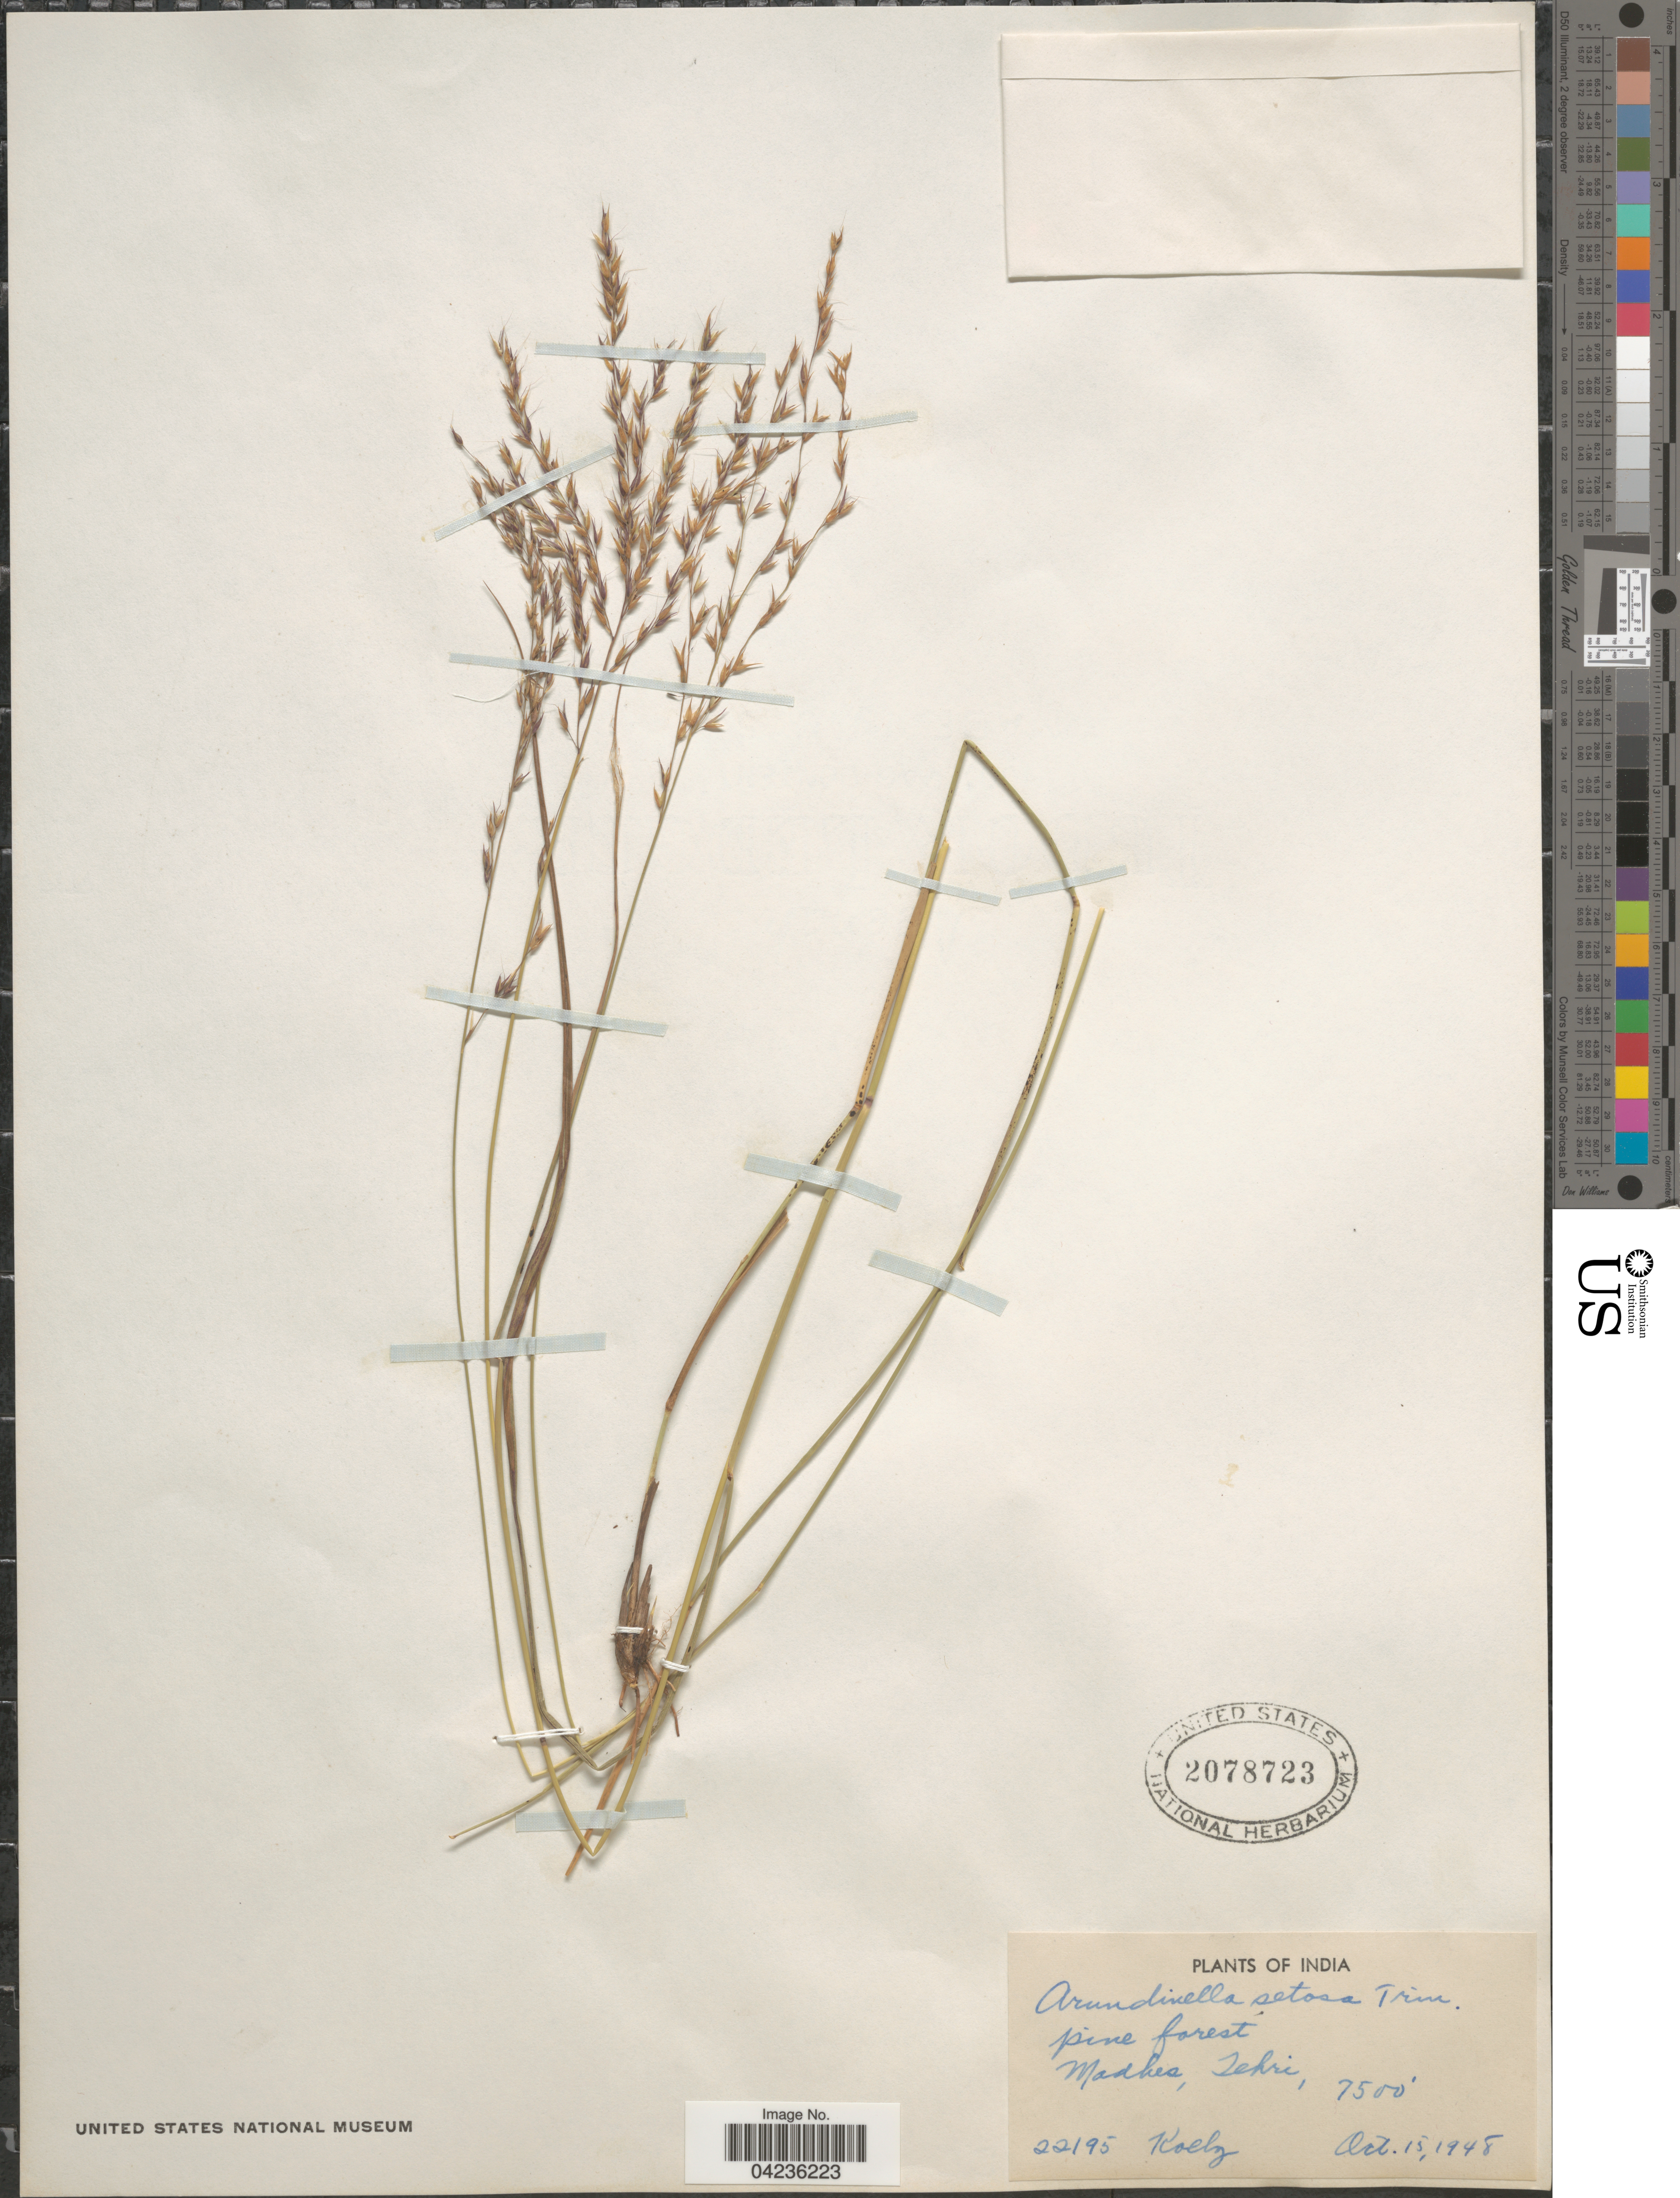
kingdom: Plantae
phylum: Tracheophyta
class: Liliopsida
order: Poales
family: Poaceae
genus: Arundinella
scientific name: Arundinella setosa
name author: Trin.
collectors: Koelz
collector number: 22195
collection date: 1948-10-15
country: India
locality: Madhes, Tehri.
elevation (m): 2286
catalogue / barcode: US 2078723